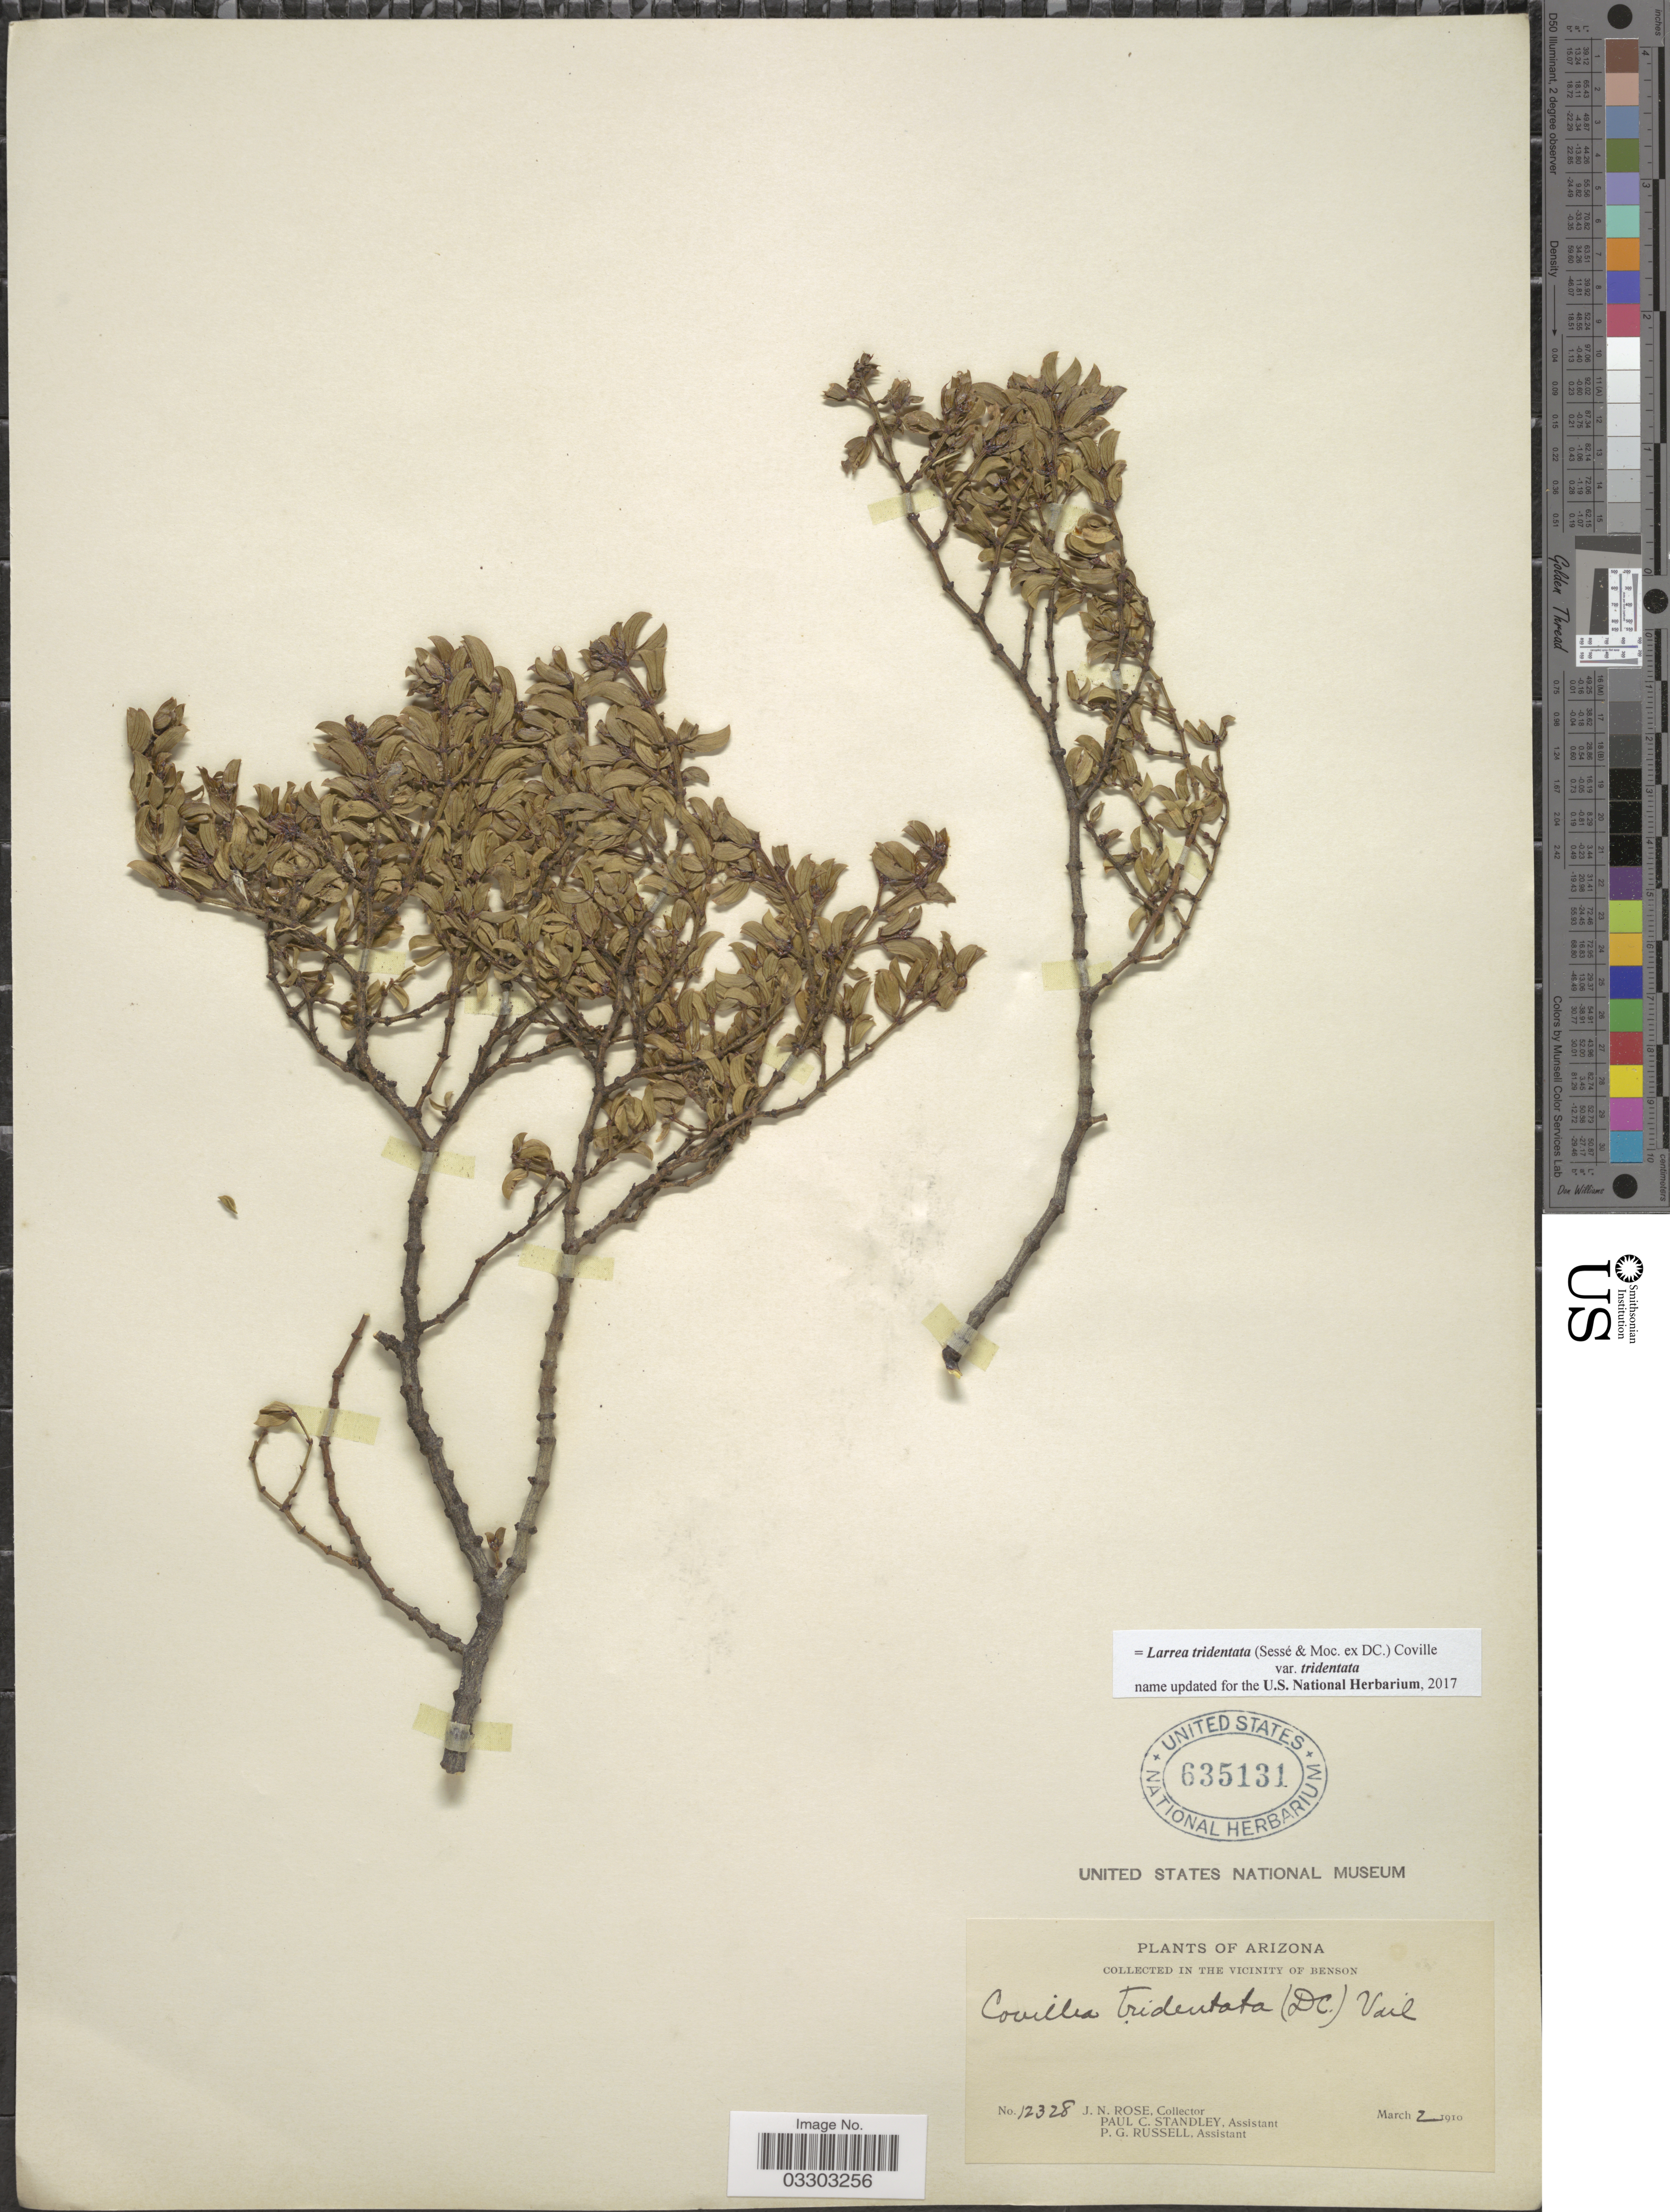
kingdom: Plantae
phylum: Tracheophyta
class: Magnoliopsida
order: Zygophyllales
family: Zygophyllaceae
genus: Larrea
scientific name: Larrea tridentata var. tridentata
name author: (Sessé & Moc. ex DC.) Coville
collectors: J. N. Rose, P. C. Standley & P. G. Russell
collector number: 12328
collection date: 1910-03-02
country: United States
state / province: Arizona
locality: In the Vicinity of Benson.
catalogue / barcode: US 635131